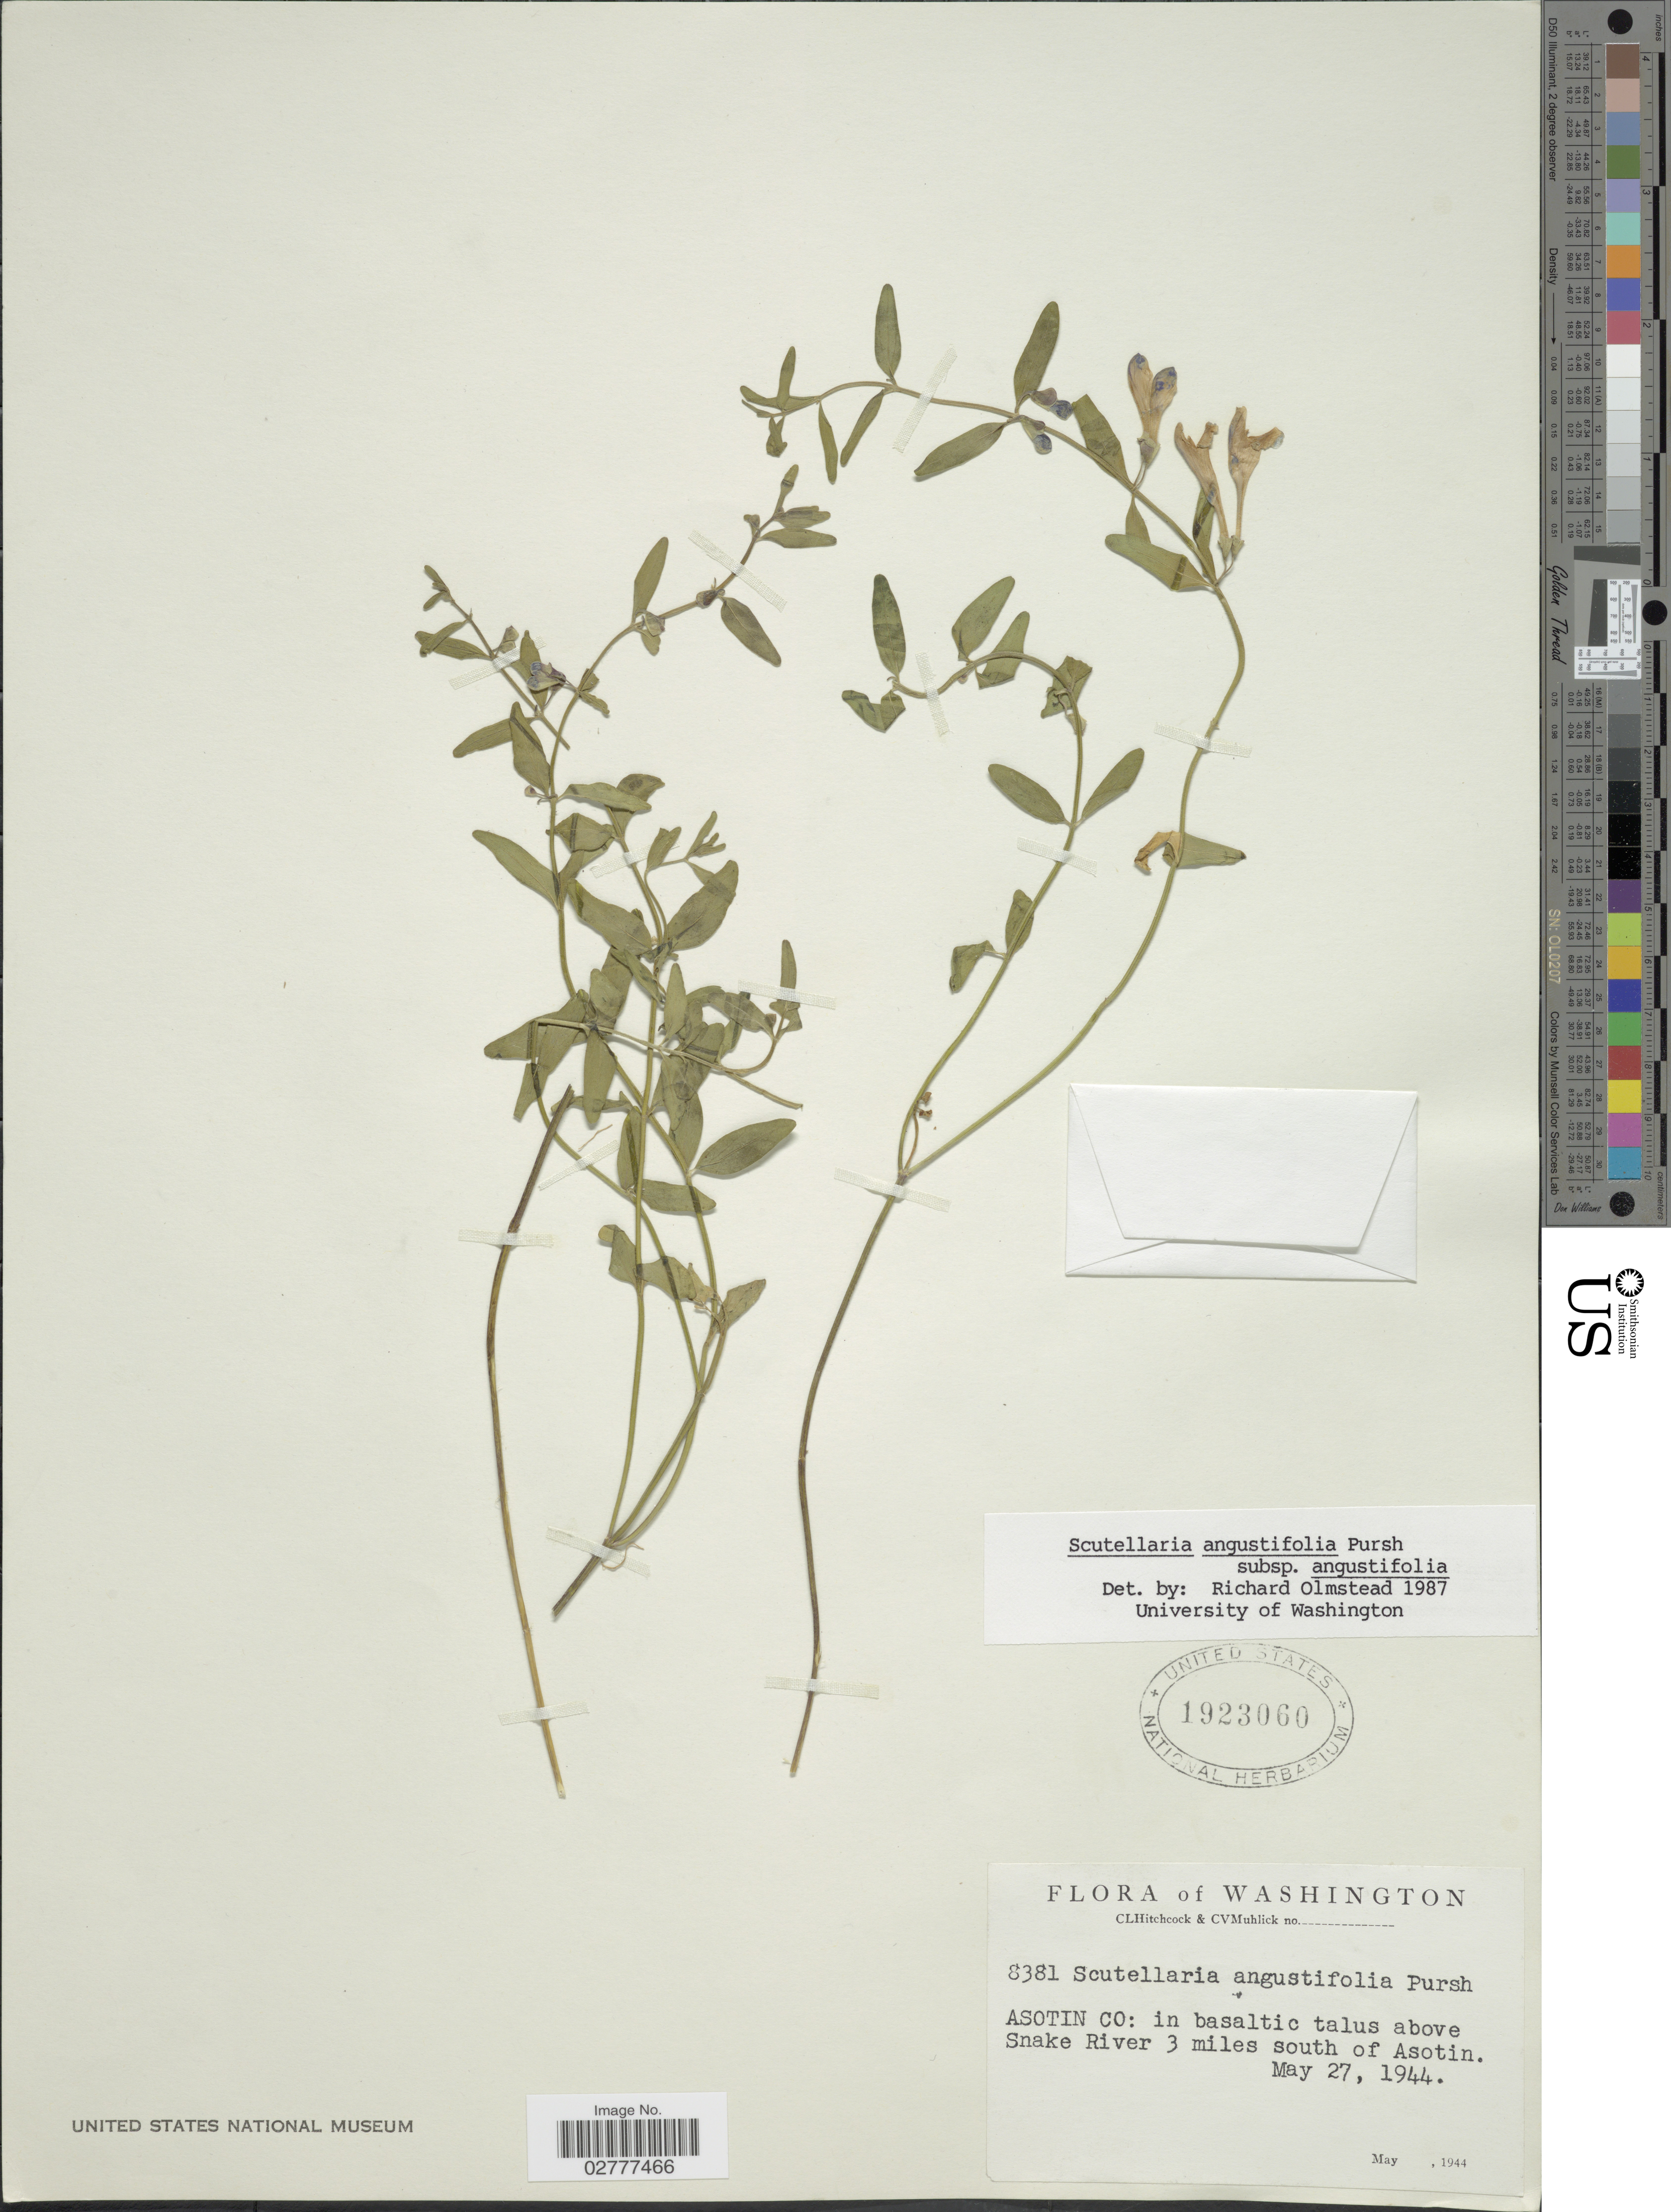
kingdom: Plantae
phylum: Tracheophyta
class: Magnoliopsida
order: Lamiales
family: Lamiaceae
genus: Scutellaria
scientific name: Scutellaria angustifolia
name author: Pursh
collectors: C. L. Hitchcock & C. V. Muhlick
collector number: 8381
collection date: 1944-05-27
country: United States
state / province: Washington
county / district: Asotin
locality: Asotin Co.: in basaltic talus above Snake River 3 miles south of Asotin.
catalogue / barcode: US 1923060